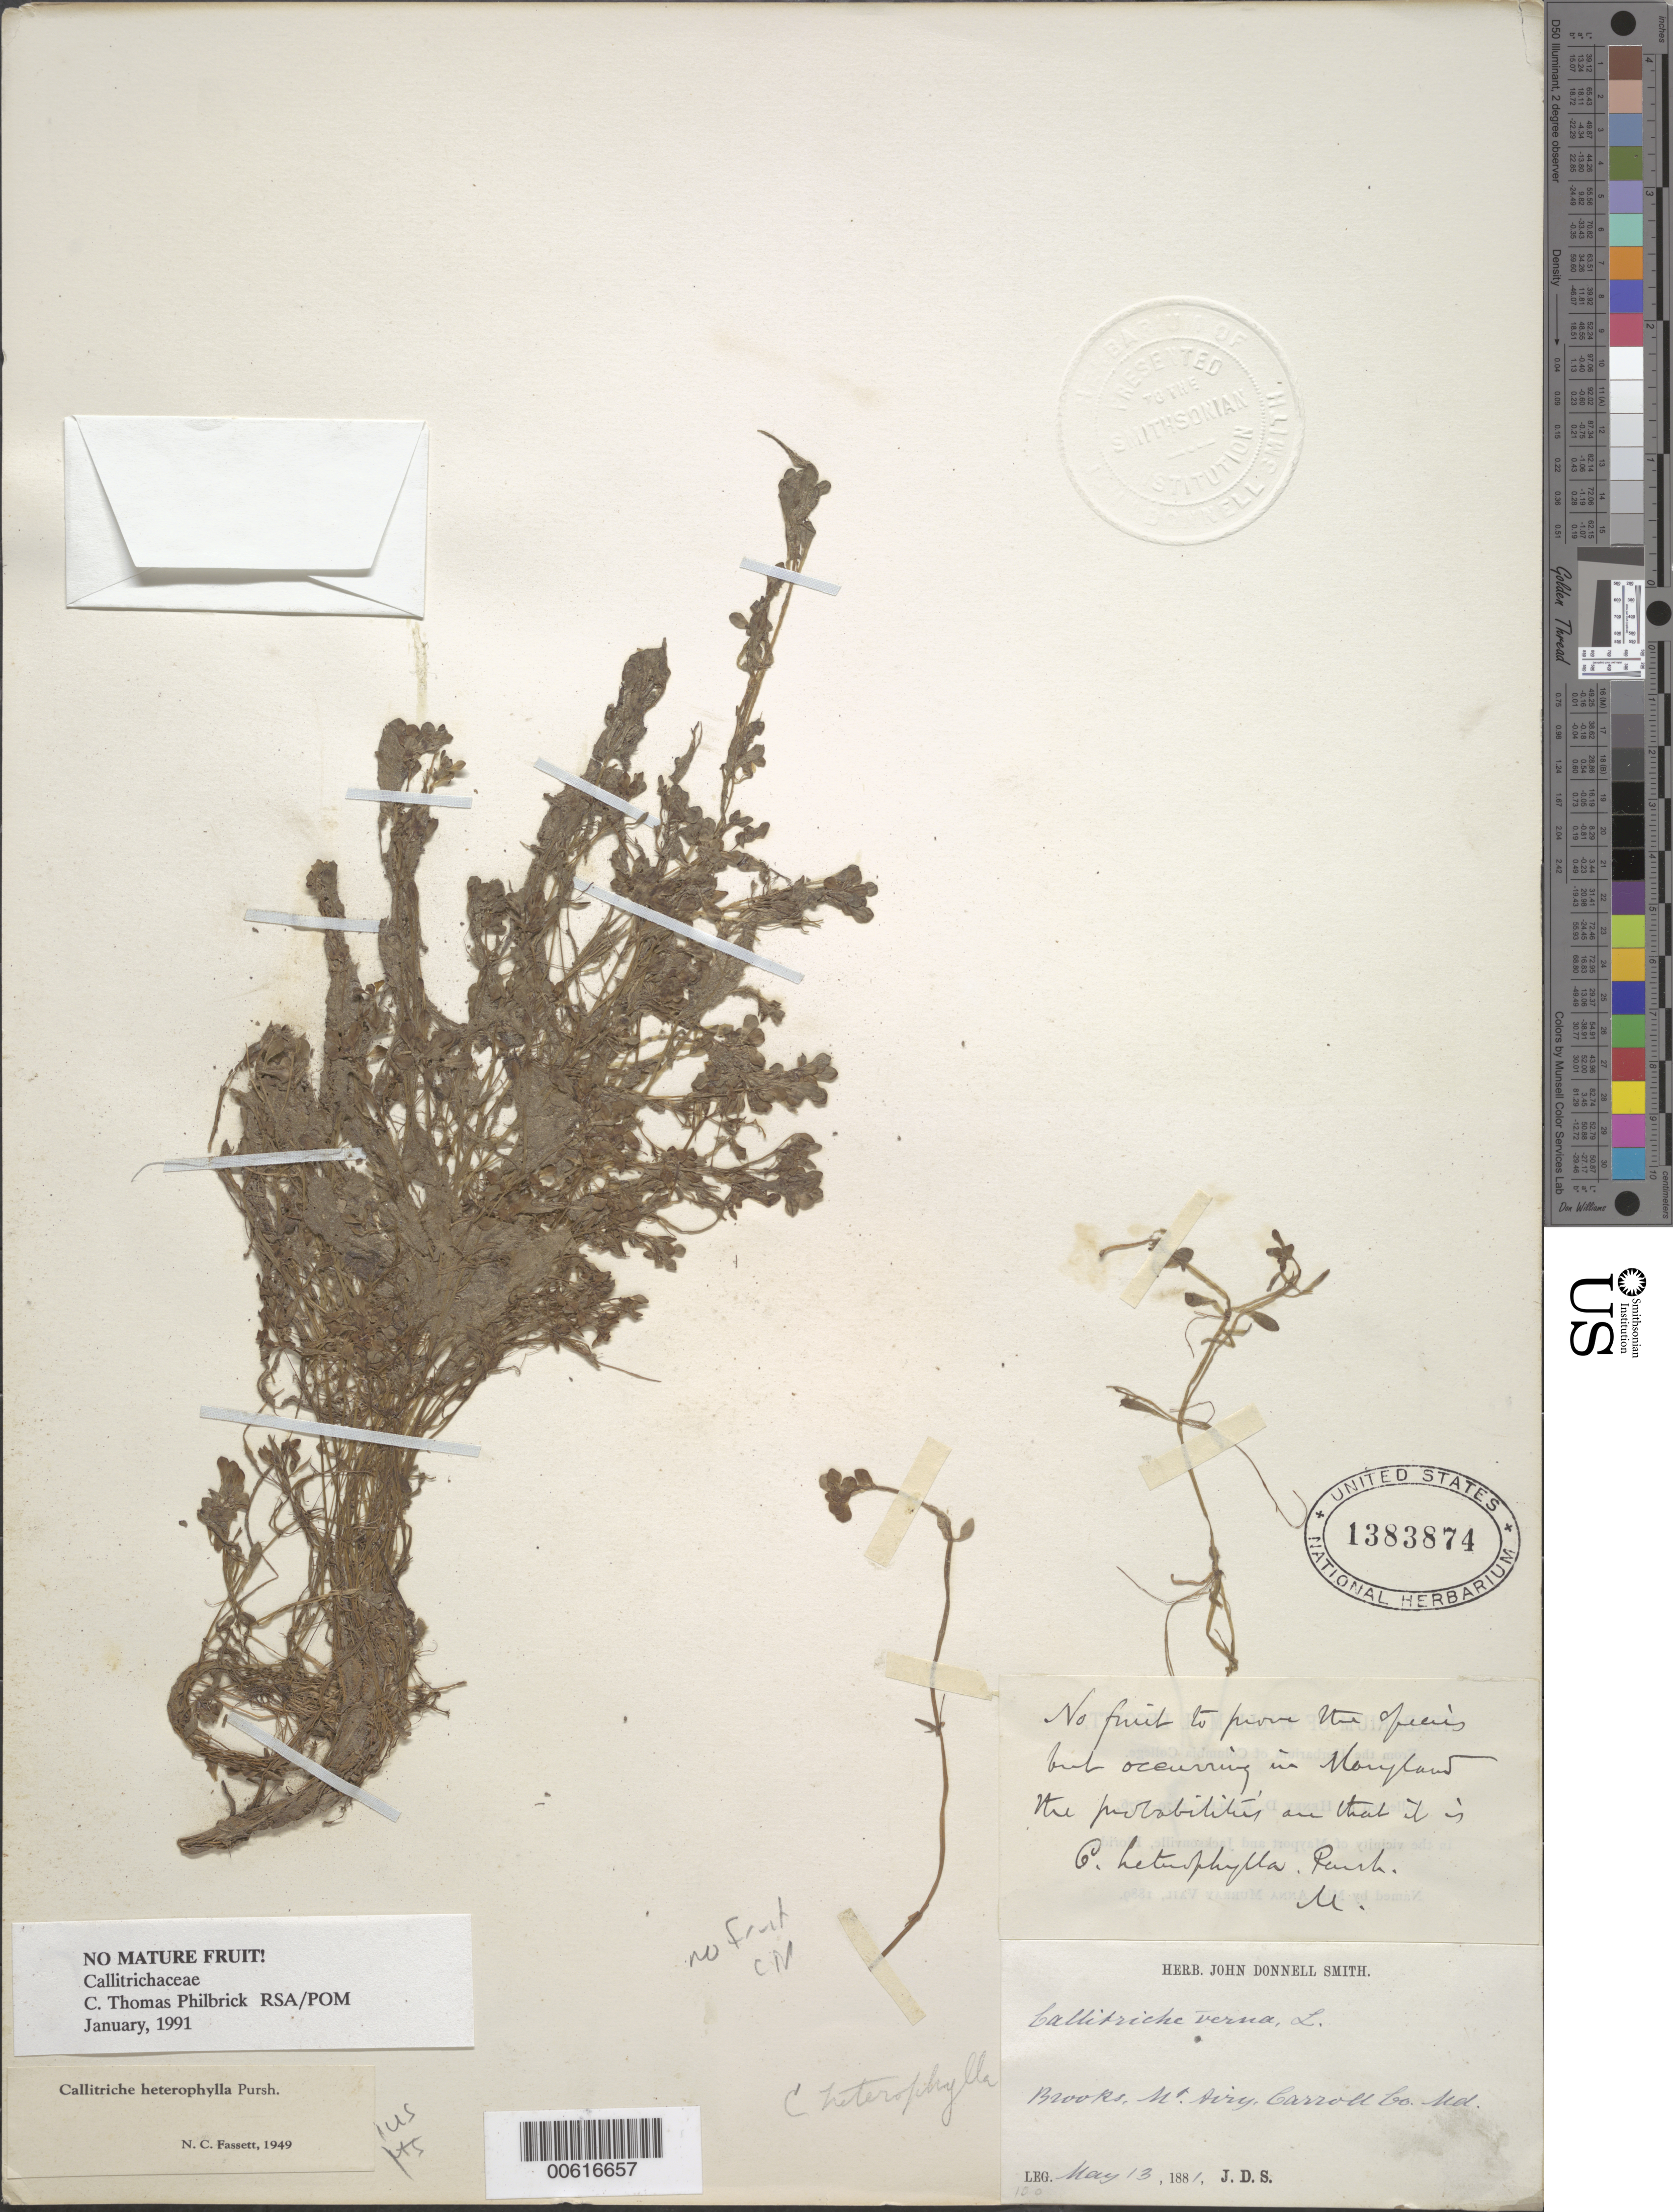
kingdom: Plantae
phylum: Tracheophyta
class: Magnoliopsida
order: Lamiales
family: Plantaginaceae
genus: Callitriche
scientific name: Callitriche heterophylla Pursh emend. Darby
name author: Pursh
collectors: J. Donnell Smith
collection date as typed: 13 May 1881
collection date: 1881-05-13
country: United States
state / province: Maryland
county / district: Carroll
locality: Brooks, Mt. Airy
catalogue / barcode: US 1383874